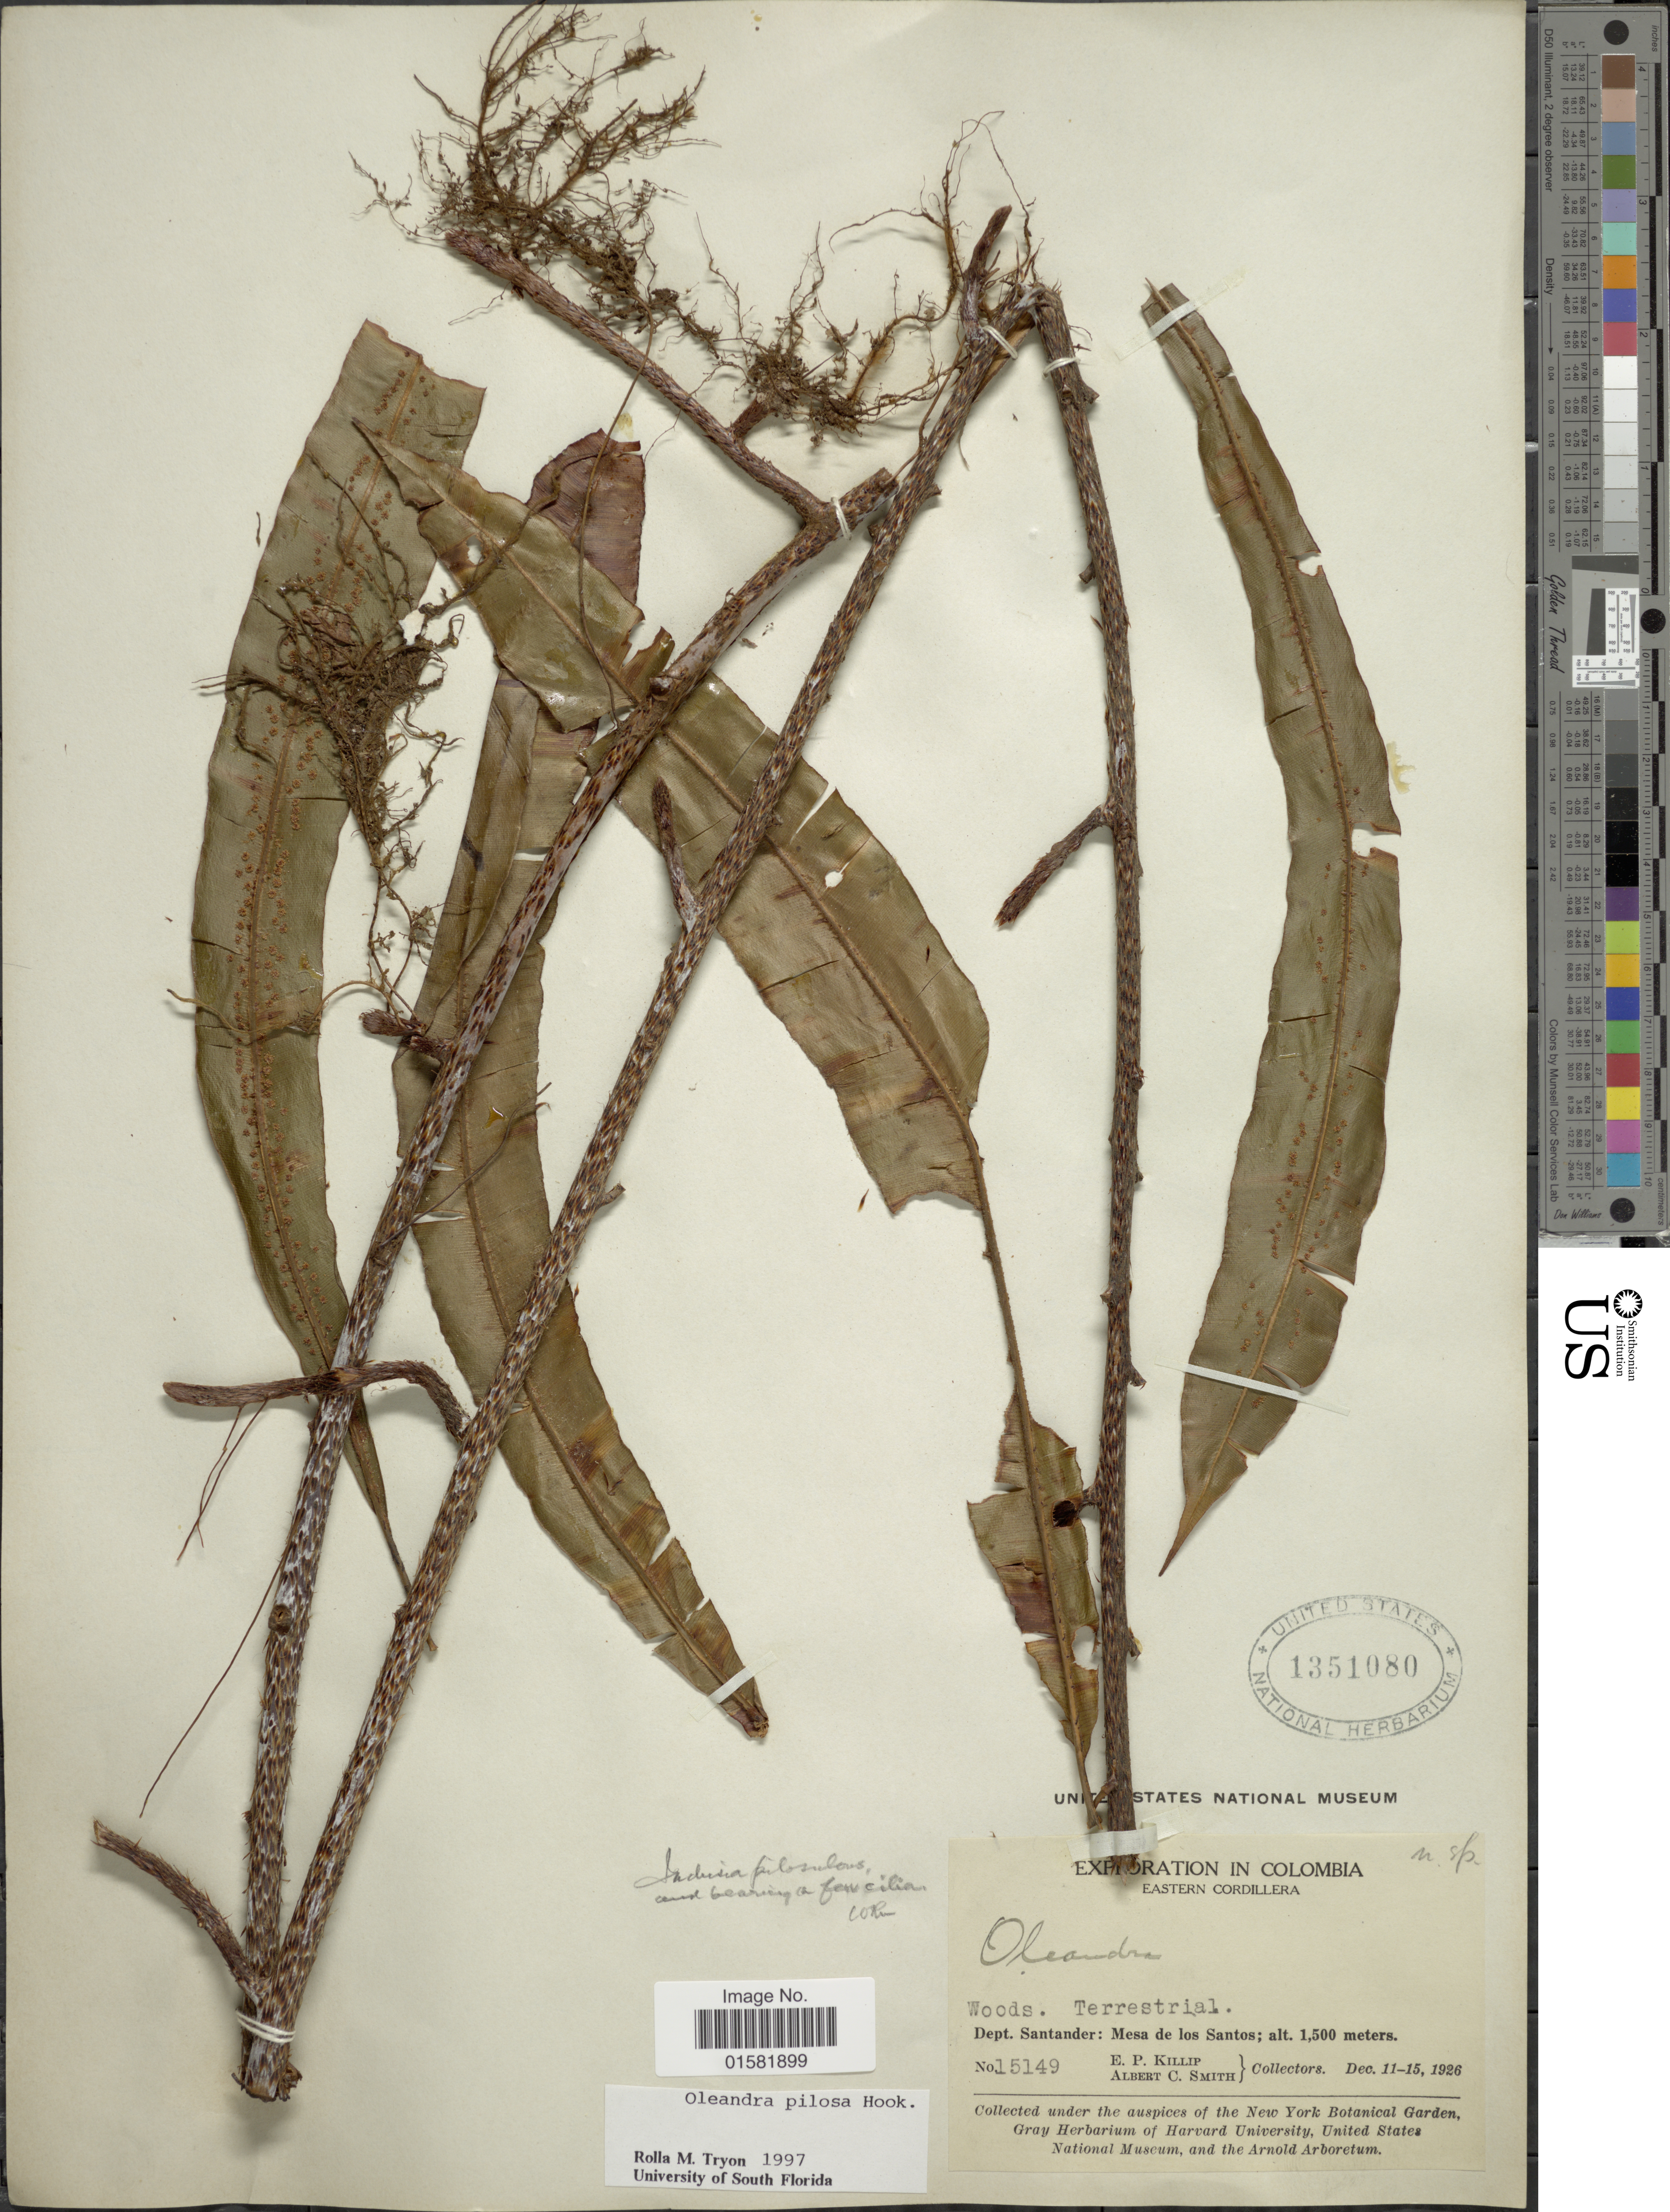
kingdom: Plantae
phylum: Tracheophyta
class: Polypodiopsida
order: Polypodiales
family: Oleandraceae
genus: Oleandra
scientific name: Oleandra pilosa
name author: Hook.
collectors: E. P. Killip & A. C. Smith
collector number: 15149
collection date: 1926-12-11/1926-12-15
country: Colombia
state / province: Santander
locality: Colombia, Eastern Cordillera, Dept. Santander: Mesa de los Santos.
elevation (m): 1500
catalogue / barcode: US 1351080